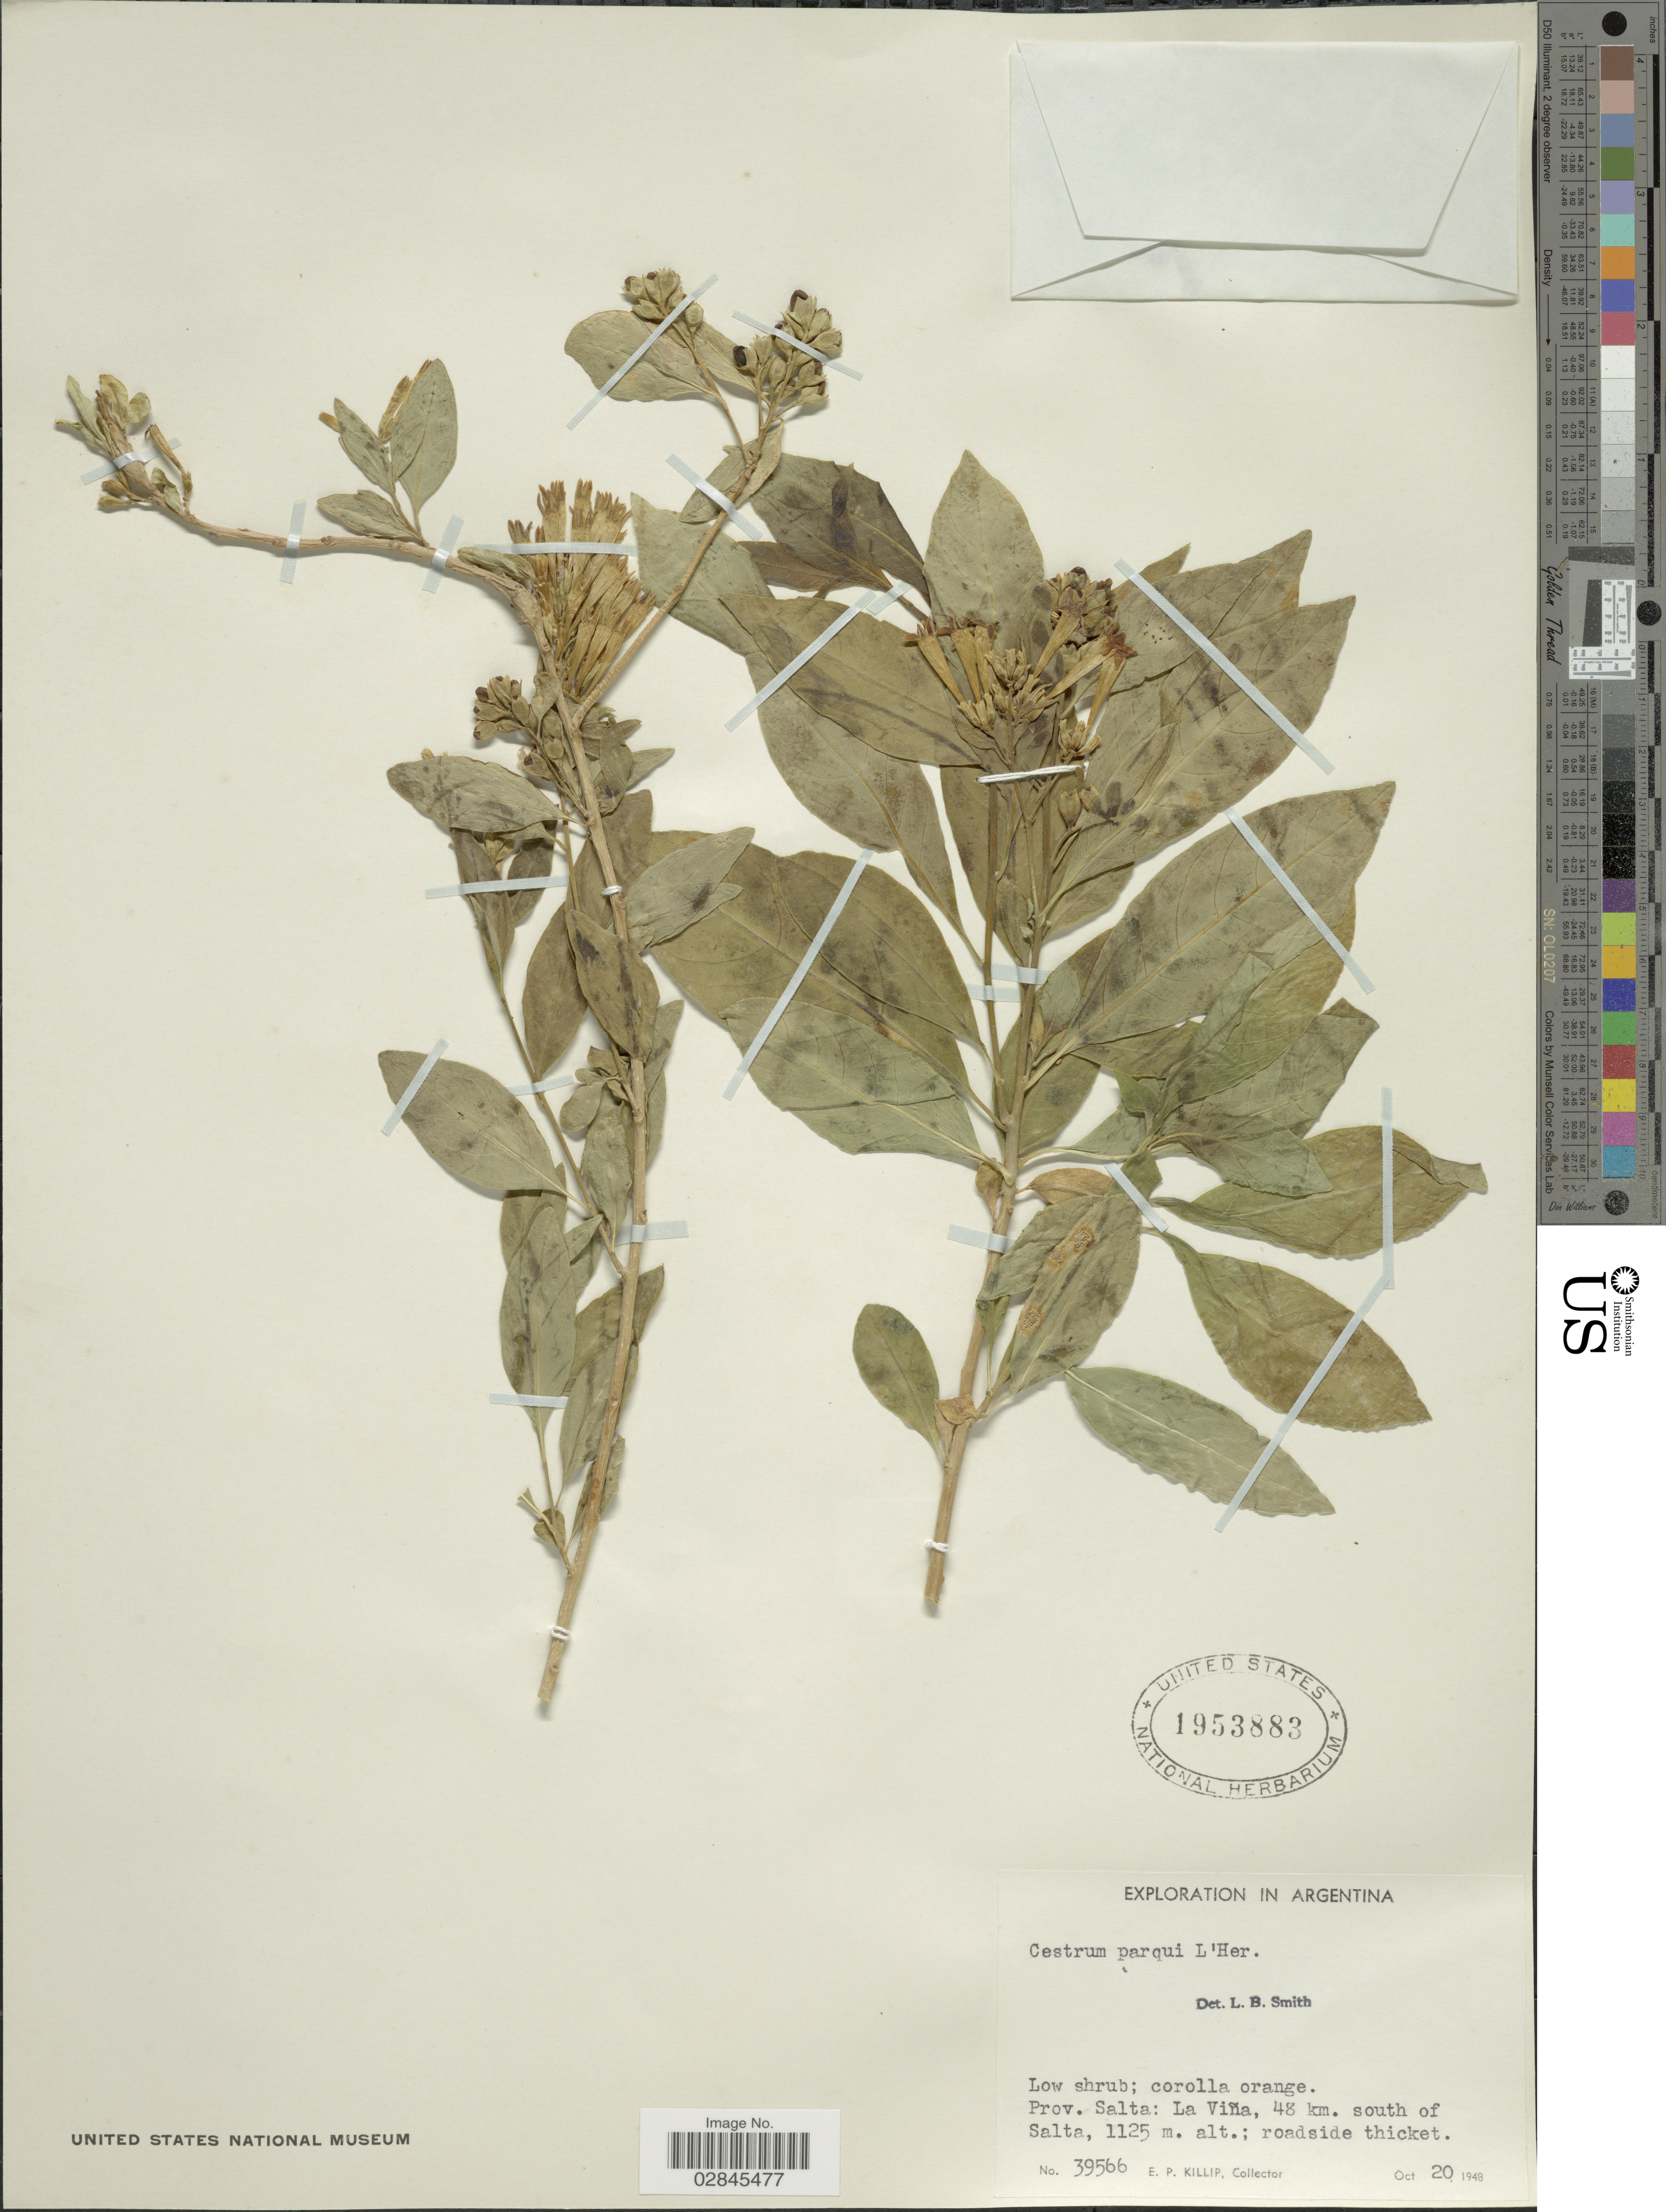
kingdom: Plantae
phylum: Tracheophyta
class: Magnoliopsida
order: Solanales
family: Solanaceae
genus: Cestrum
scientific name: Cestrum parqui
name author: L'Hér.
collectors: E. P. Killip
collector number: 39566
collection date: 1948-10-20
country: Argentina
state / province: Salta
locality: La Viña, 48 km. south of Salta.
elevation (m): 1125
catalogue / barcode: US 1953883